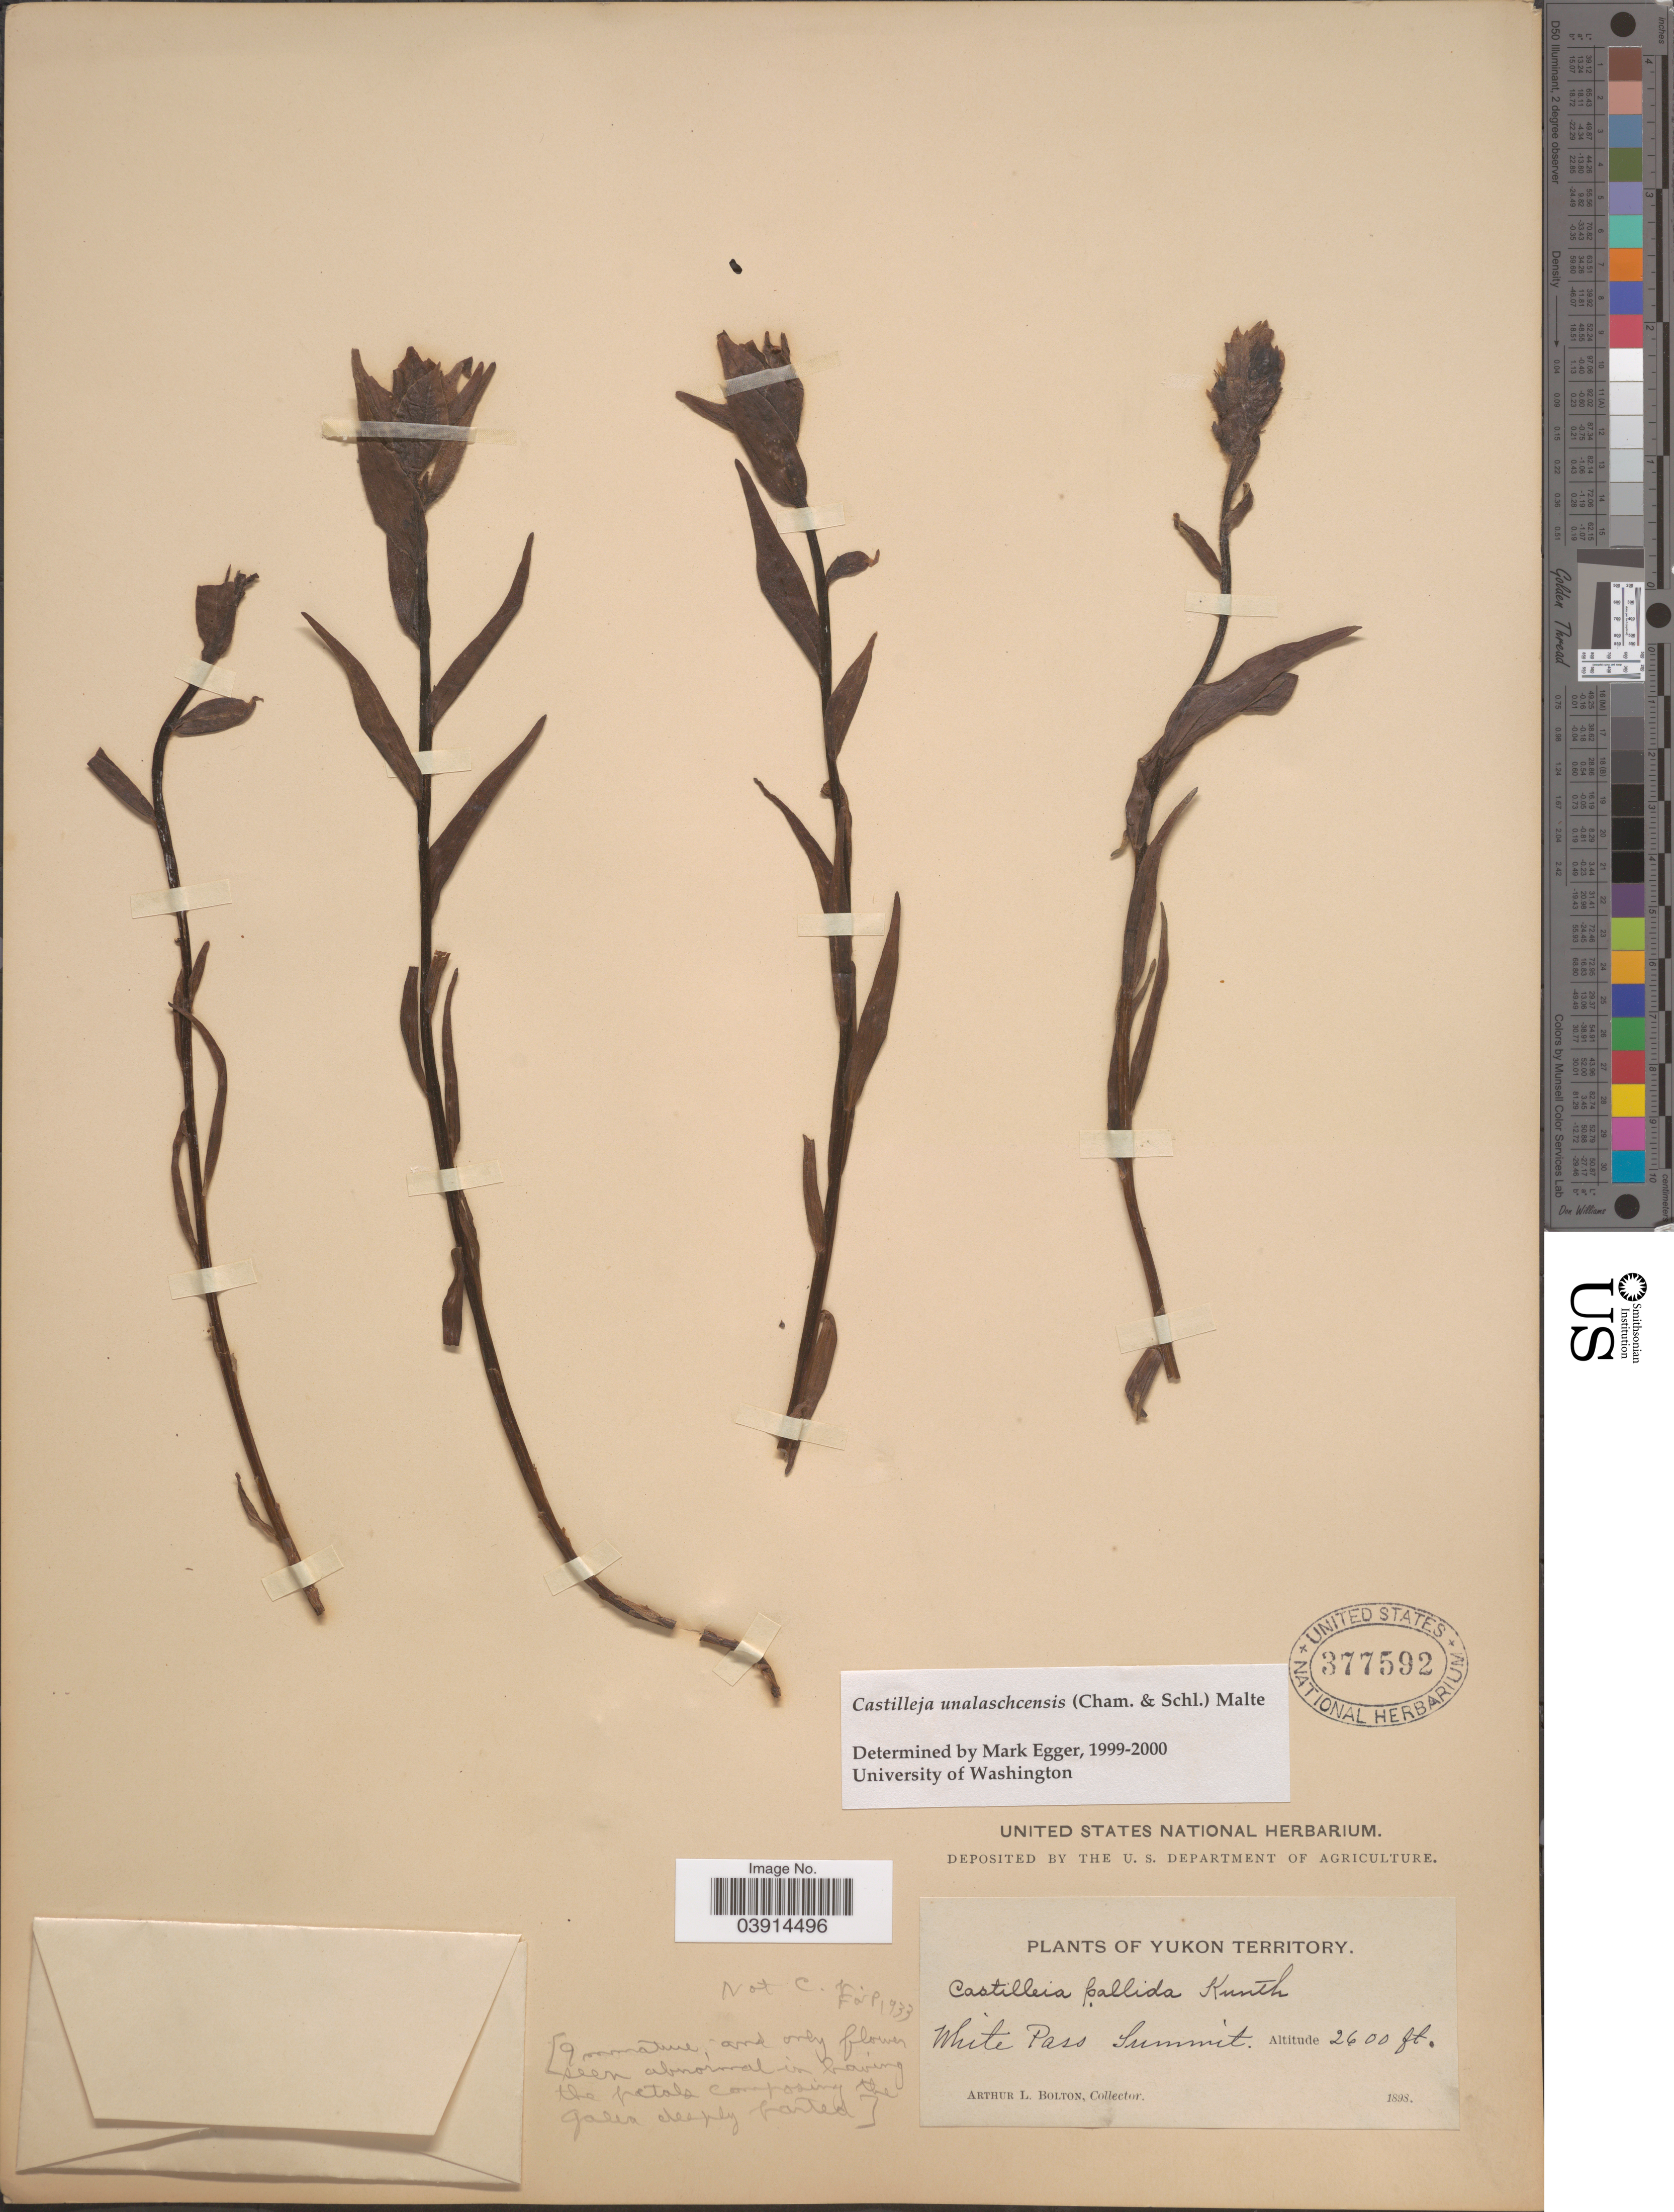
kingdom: Plantae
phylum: Tracheophyta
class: Magnoliopsida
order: Lamiales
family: Orobanchaceae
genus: Castilleja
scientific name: Castilleja unalaschcensis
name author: (Cham. & Schltdl.) Malte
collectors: A. Bolton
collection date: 1898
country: Canada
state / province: Yukon Territory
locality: White Pass Summit.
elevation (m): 792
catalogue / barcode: US 377592